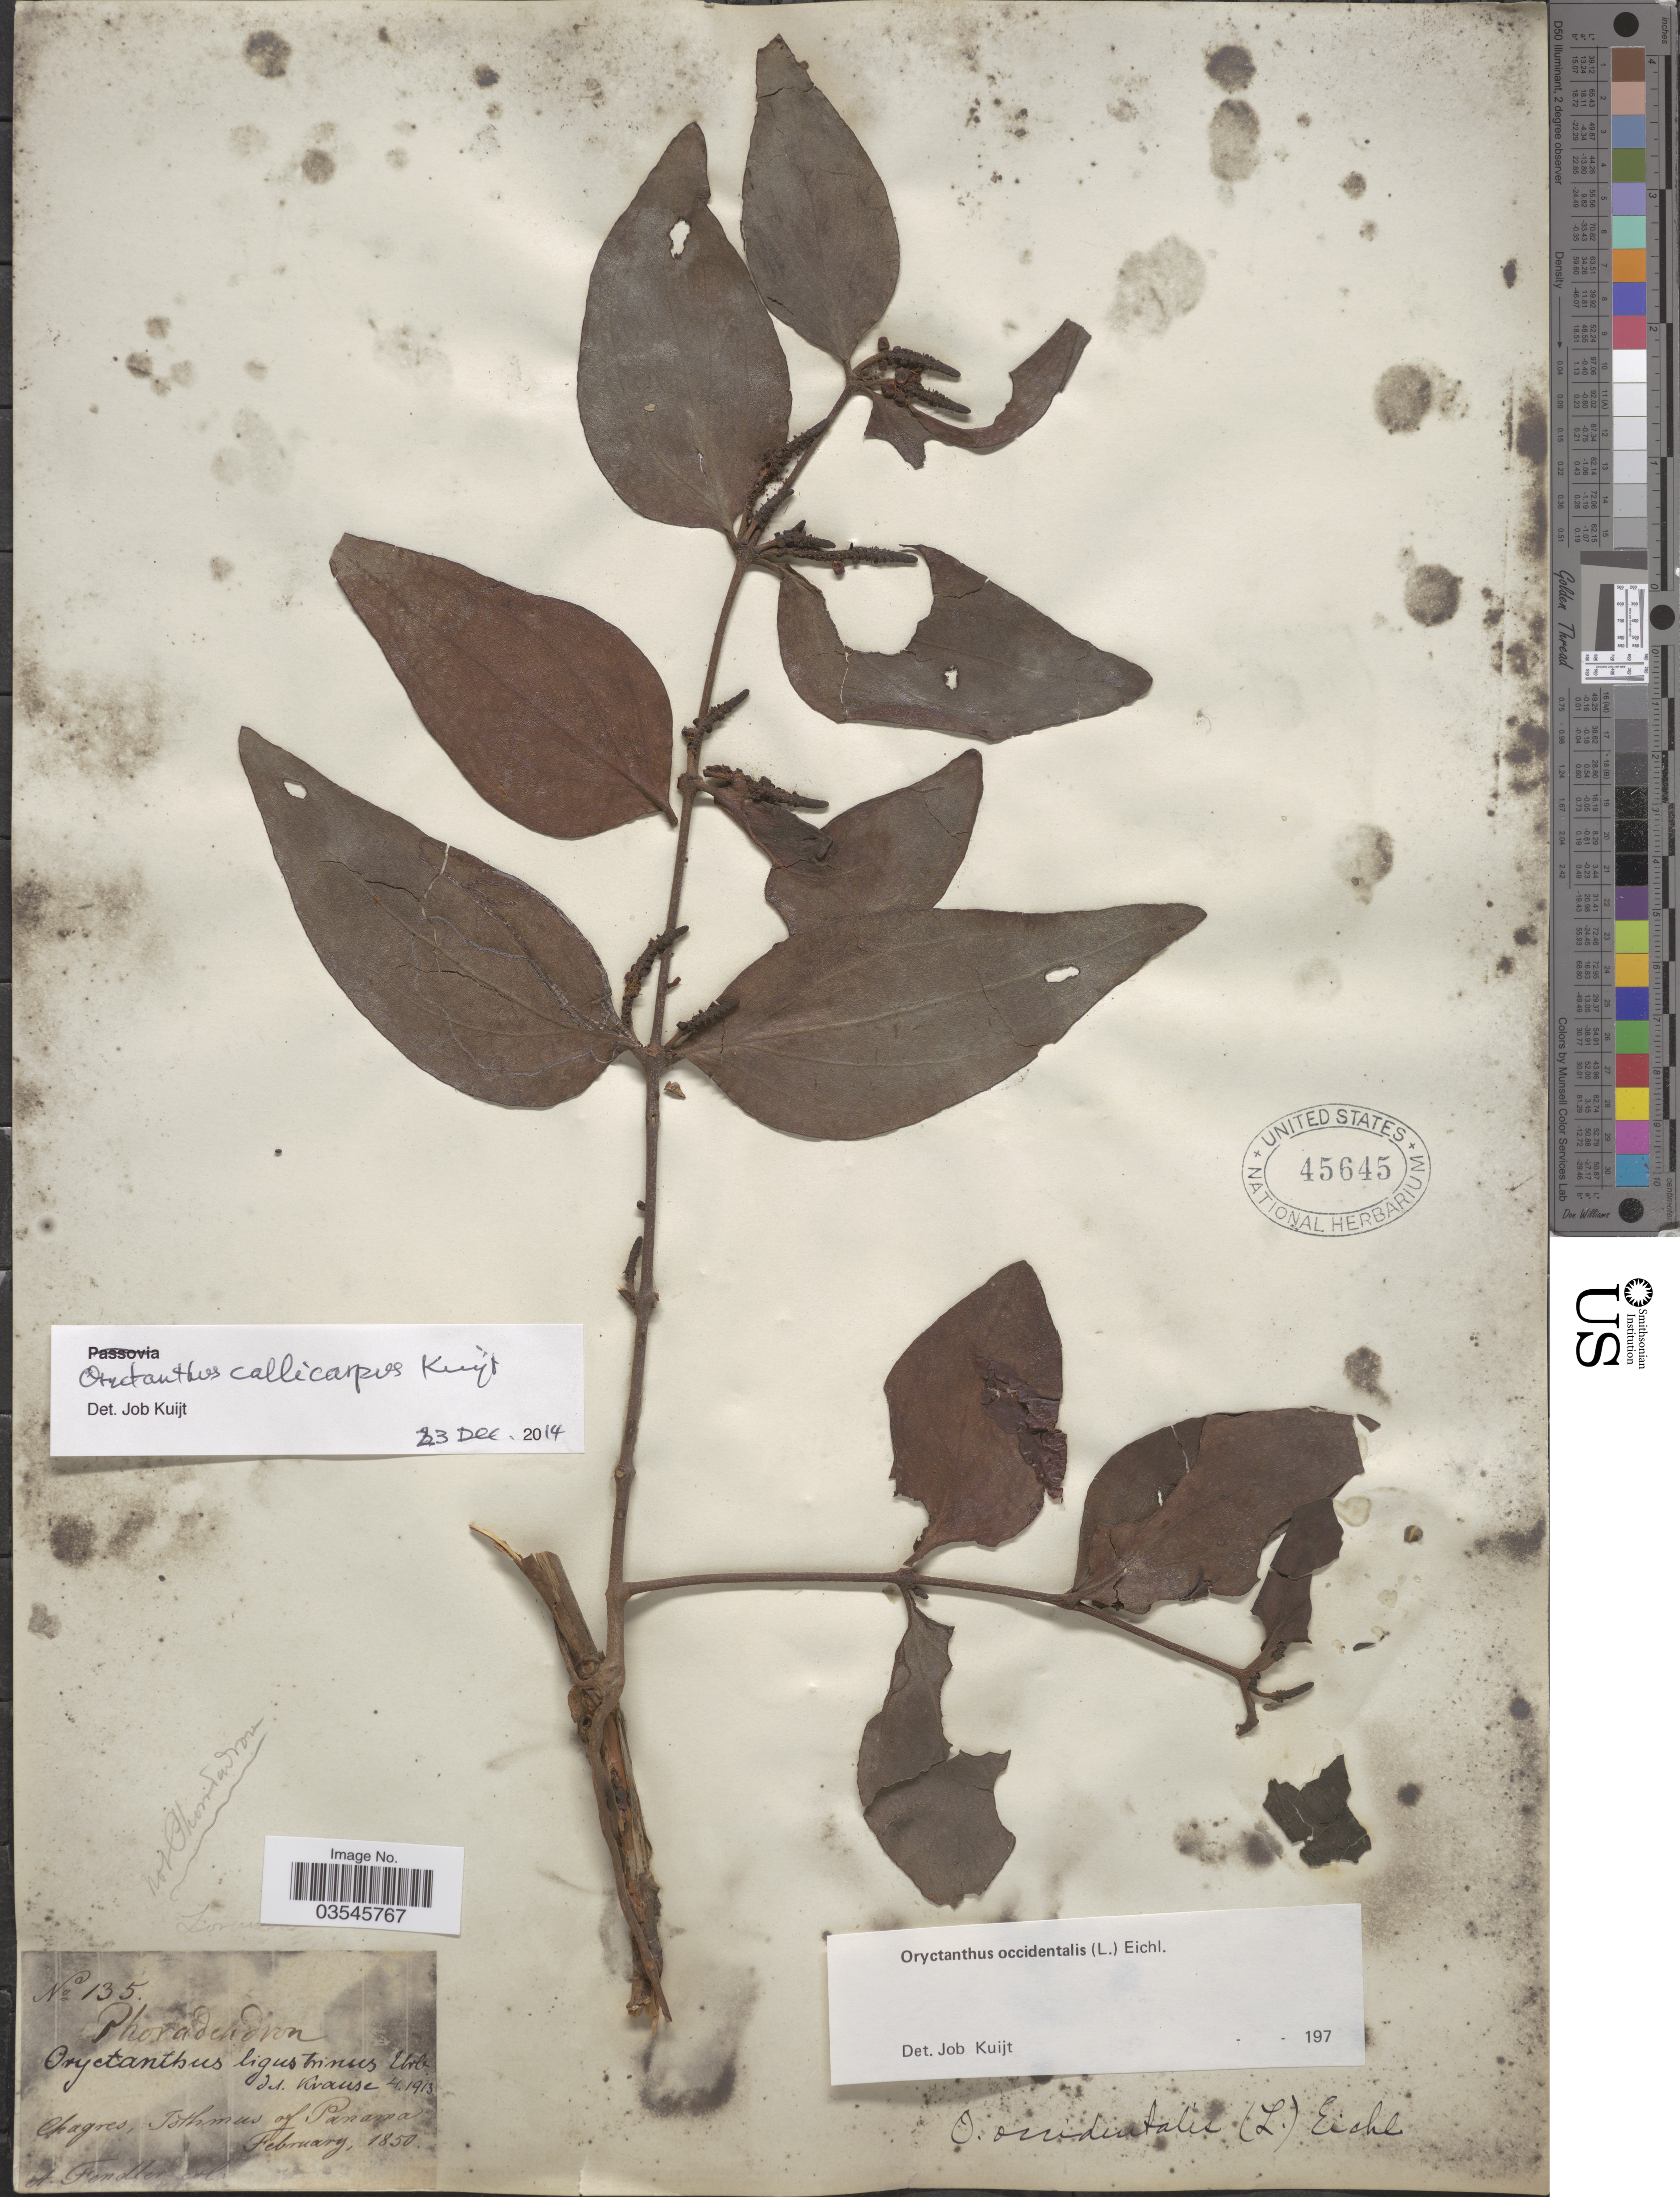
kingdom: Plantae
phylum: Tracheophyta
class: Magnoliopsida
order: Santalales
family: Loranthaceae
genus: Oryctanthus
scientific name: Oryctanthus callicarpus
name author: Kuijt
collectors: A. Fondler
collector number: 135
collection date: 1850-02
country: Panama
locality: Chagres, Isthmus of Panama.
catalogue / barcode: US 45645